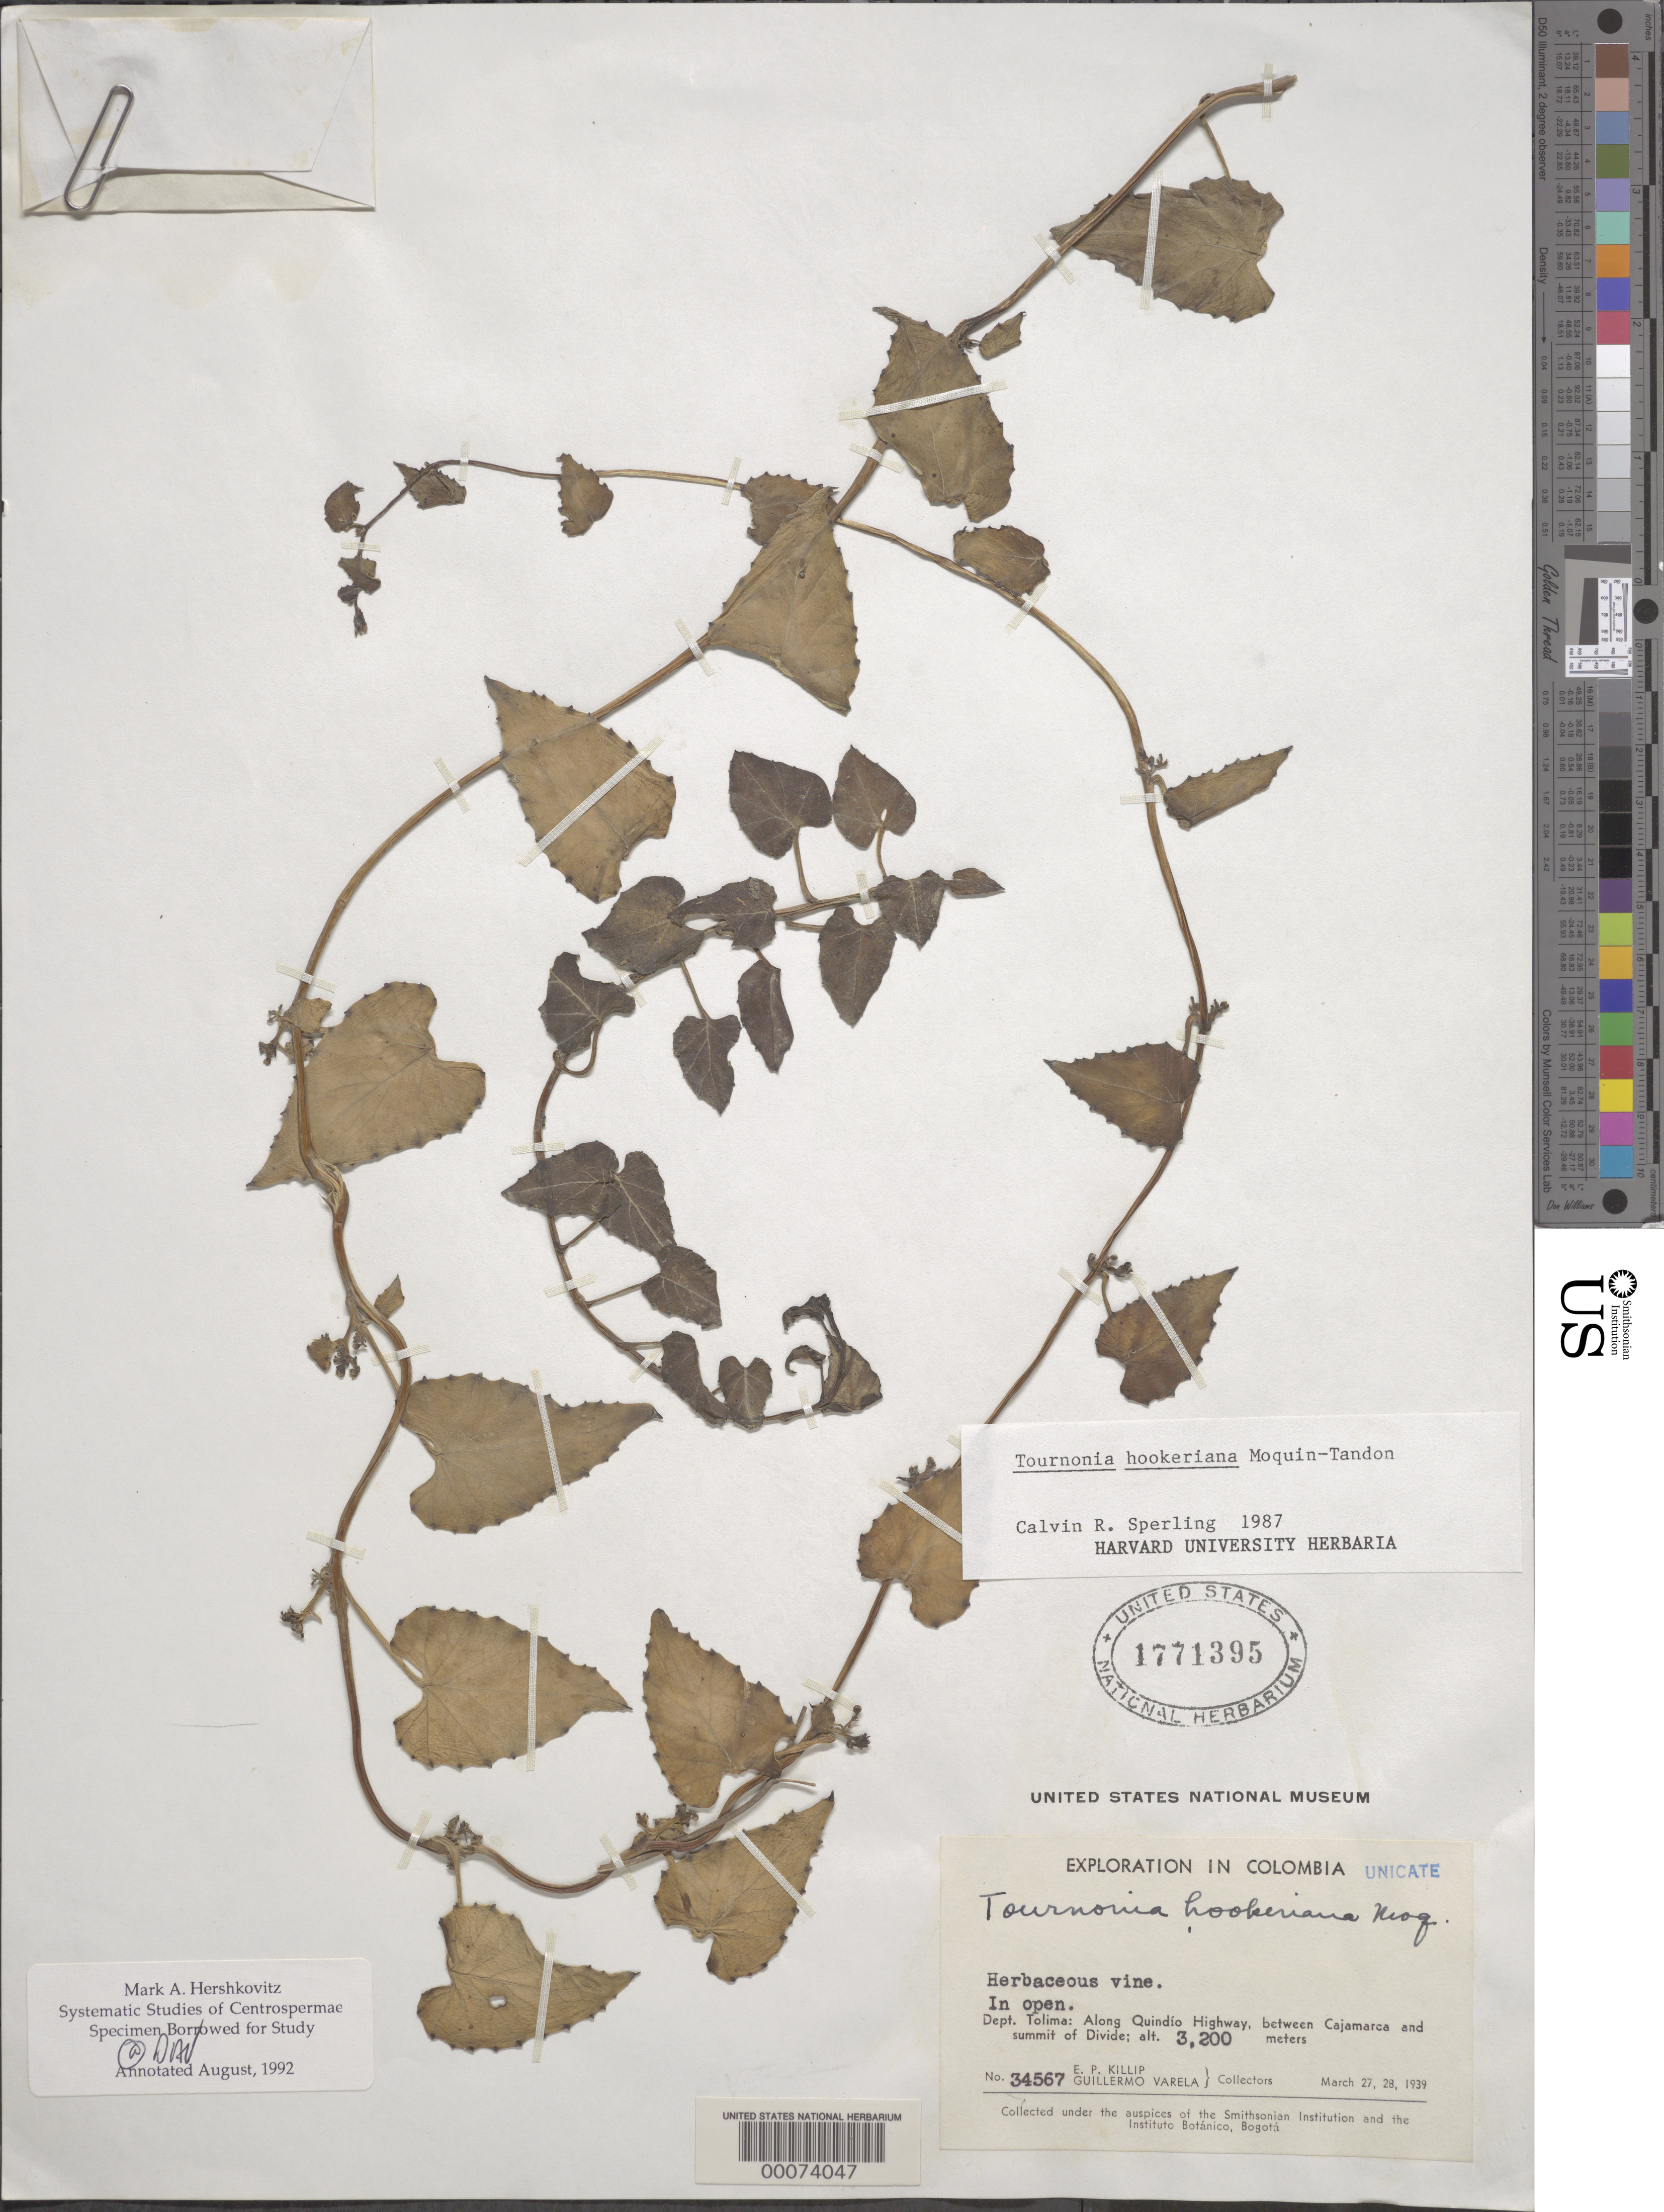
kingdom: Plantae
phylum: Tracheophyta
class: Magnoliopsida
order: Caryophyllales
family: Basellaceae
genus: Tournonia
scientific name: Tournonia hookeriana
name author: Moq.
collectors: E. P. Killip & G. Varela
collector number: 34567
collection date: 1939-03-27/1939-03-28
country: Colombia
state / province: Tolima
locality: In open. Dept. Tolima: Along Quindío Highway, between Cajamarca and summit of Divide.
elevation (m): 3200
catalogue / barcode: US 1771395